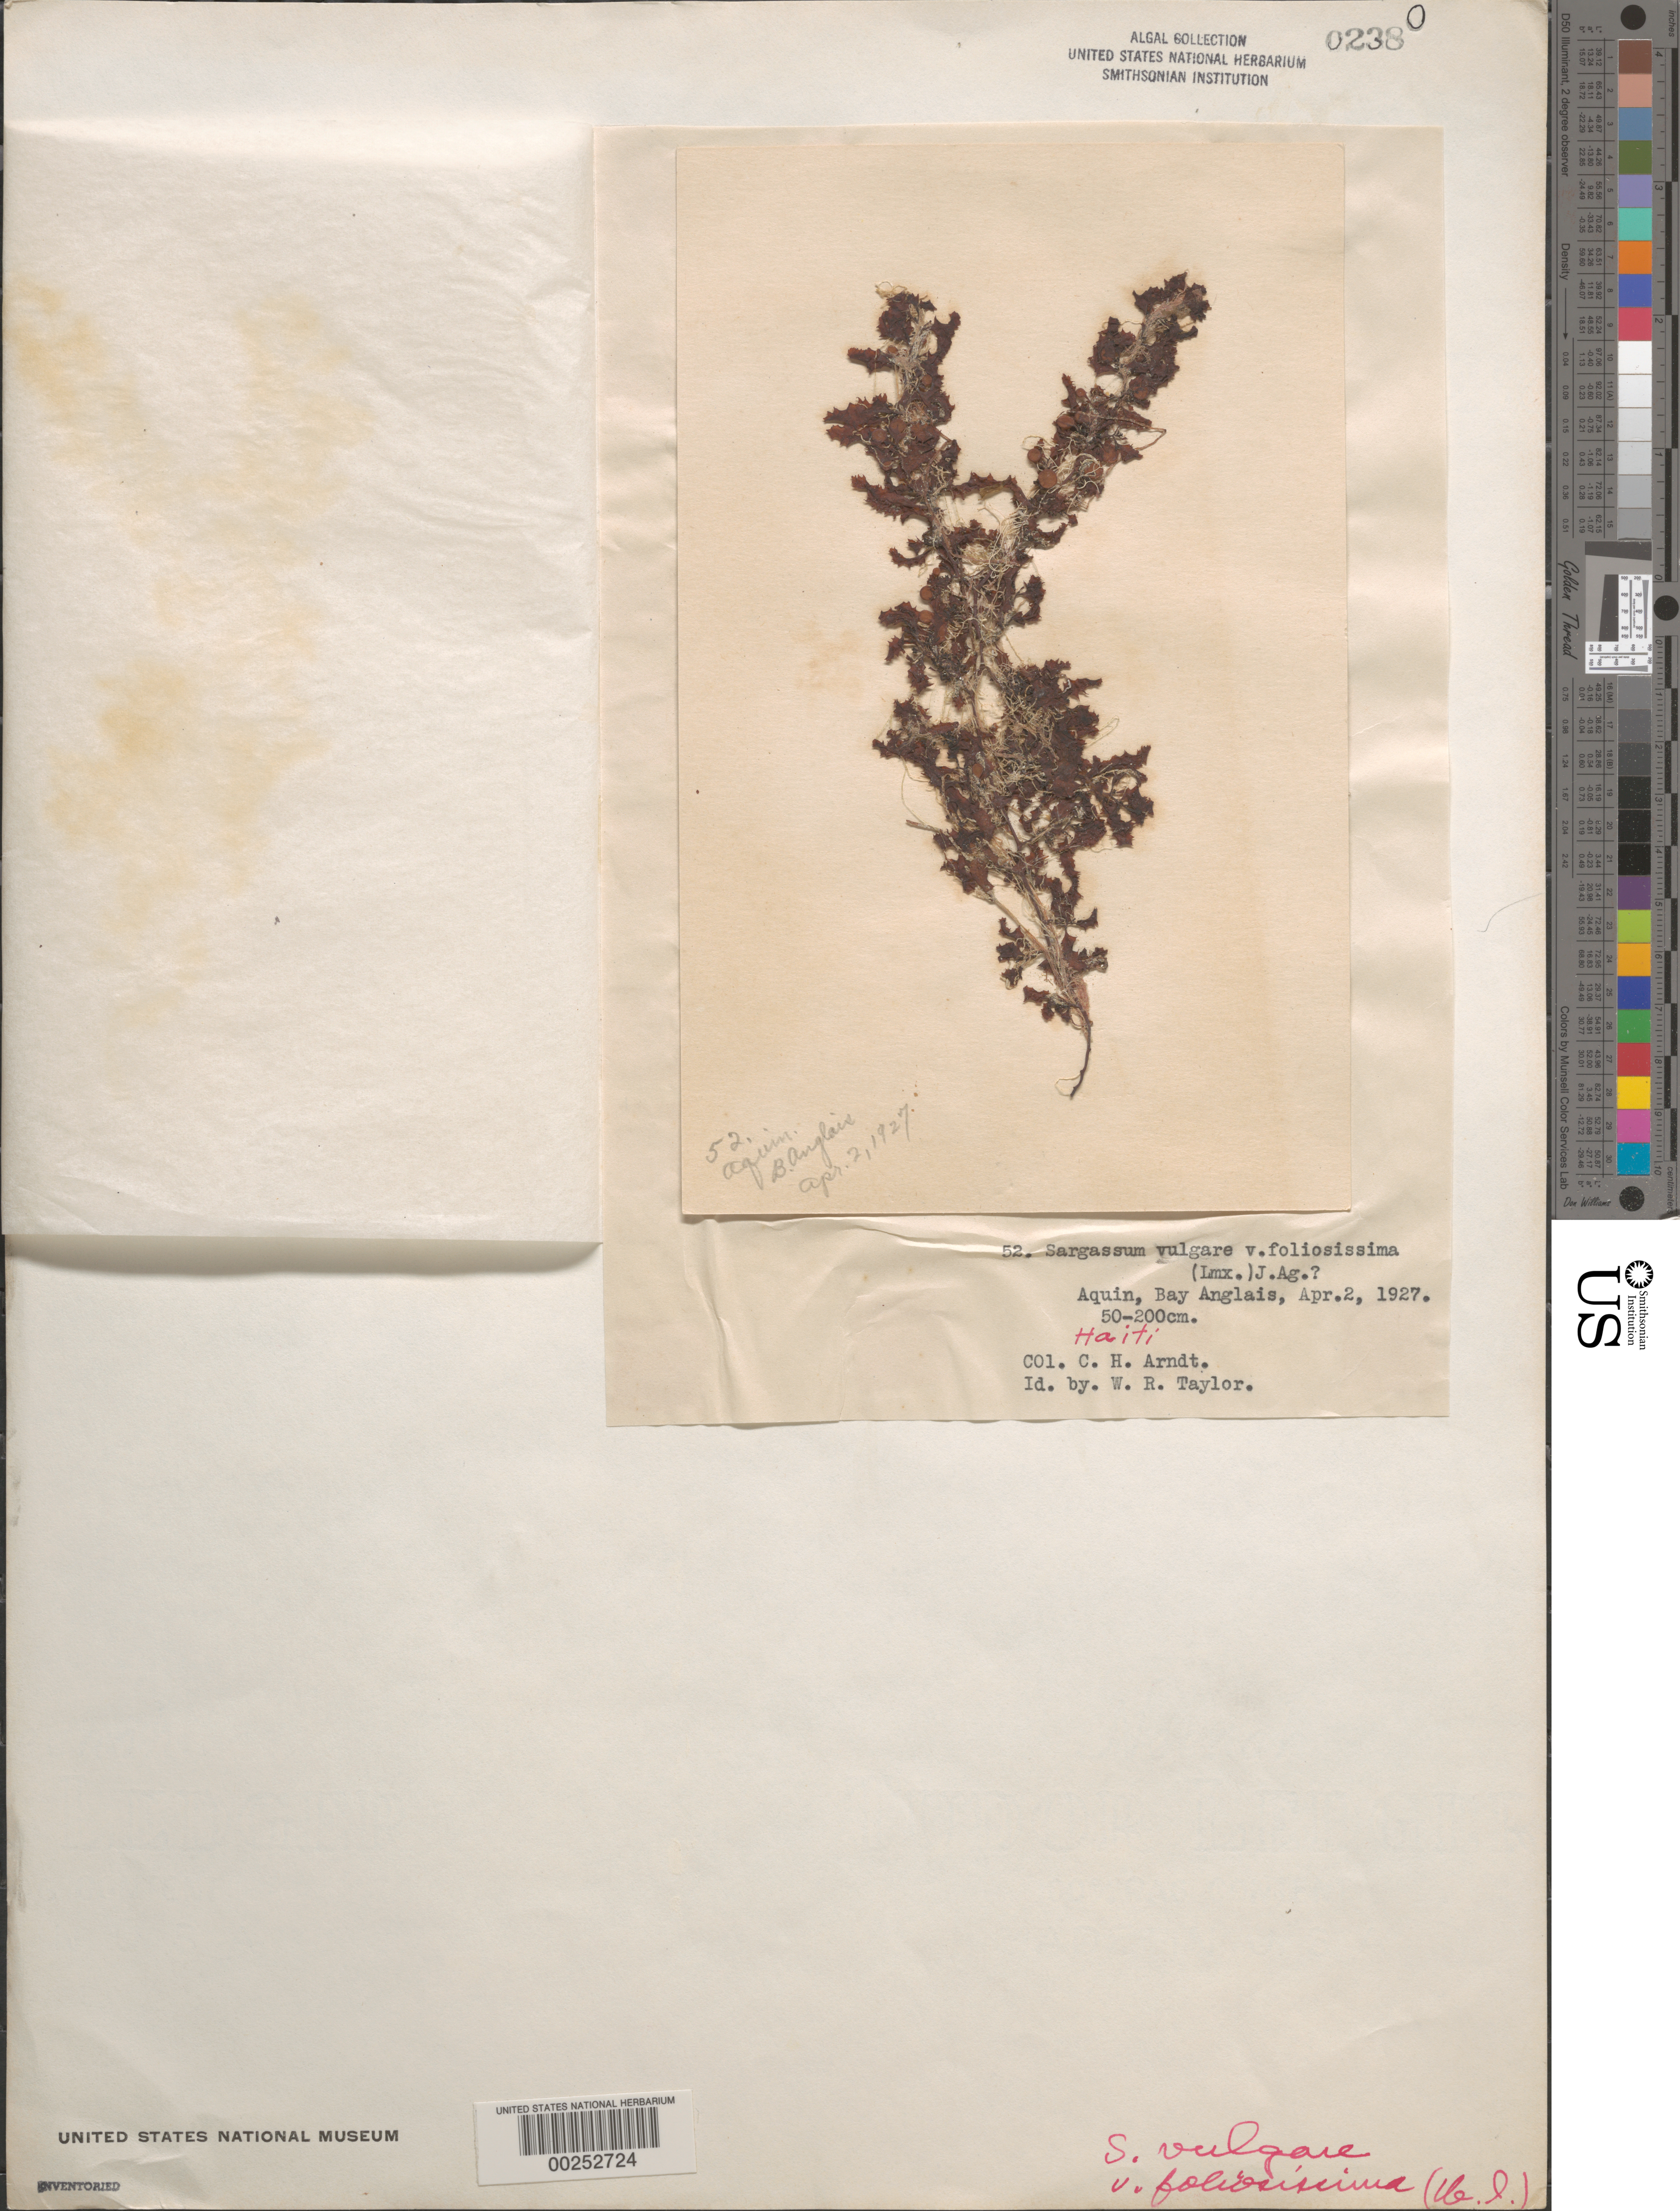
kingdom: Chromista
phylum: Ochrophyta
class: Phaeophyceae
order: Fucales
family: Sargassaceae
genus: Sargassum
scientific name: Sargassum vulgare var. foliosissimum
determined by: Taylor, William R.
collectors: C. Arndt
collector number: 52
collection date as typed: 02 Apr 1927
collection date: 1927-04-02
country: Haiti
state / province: Sud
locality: Aquin, Bai Anglais (Bay Anglais)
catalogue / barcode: US 2380